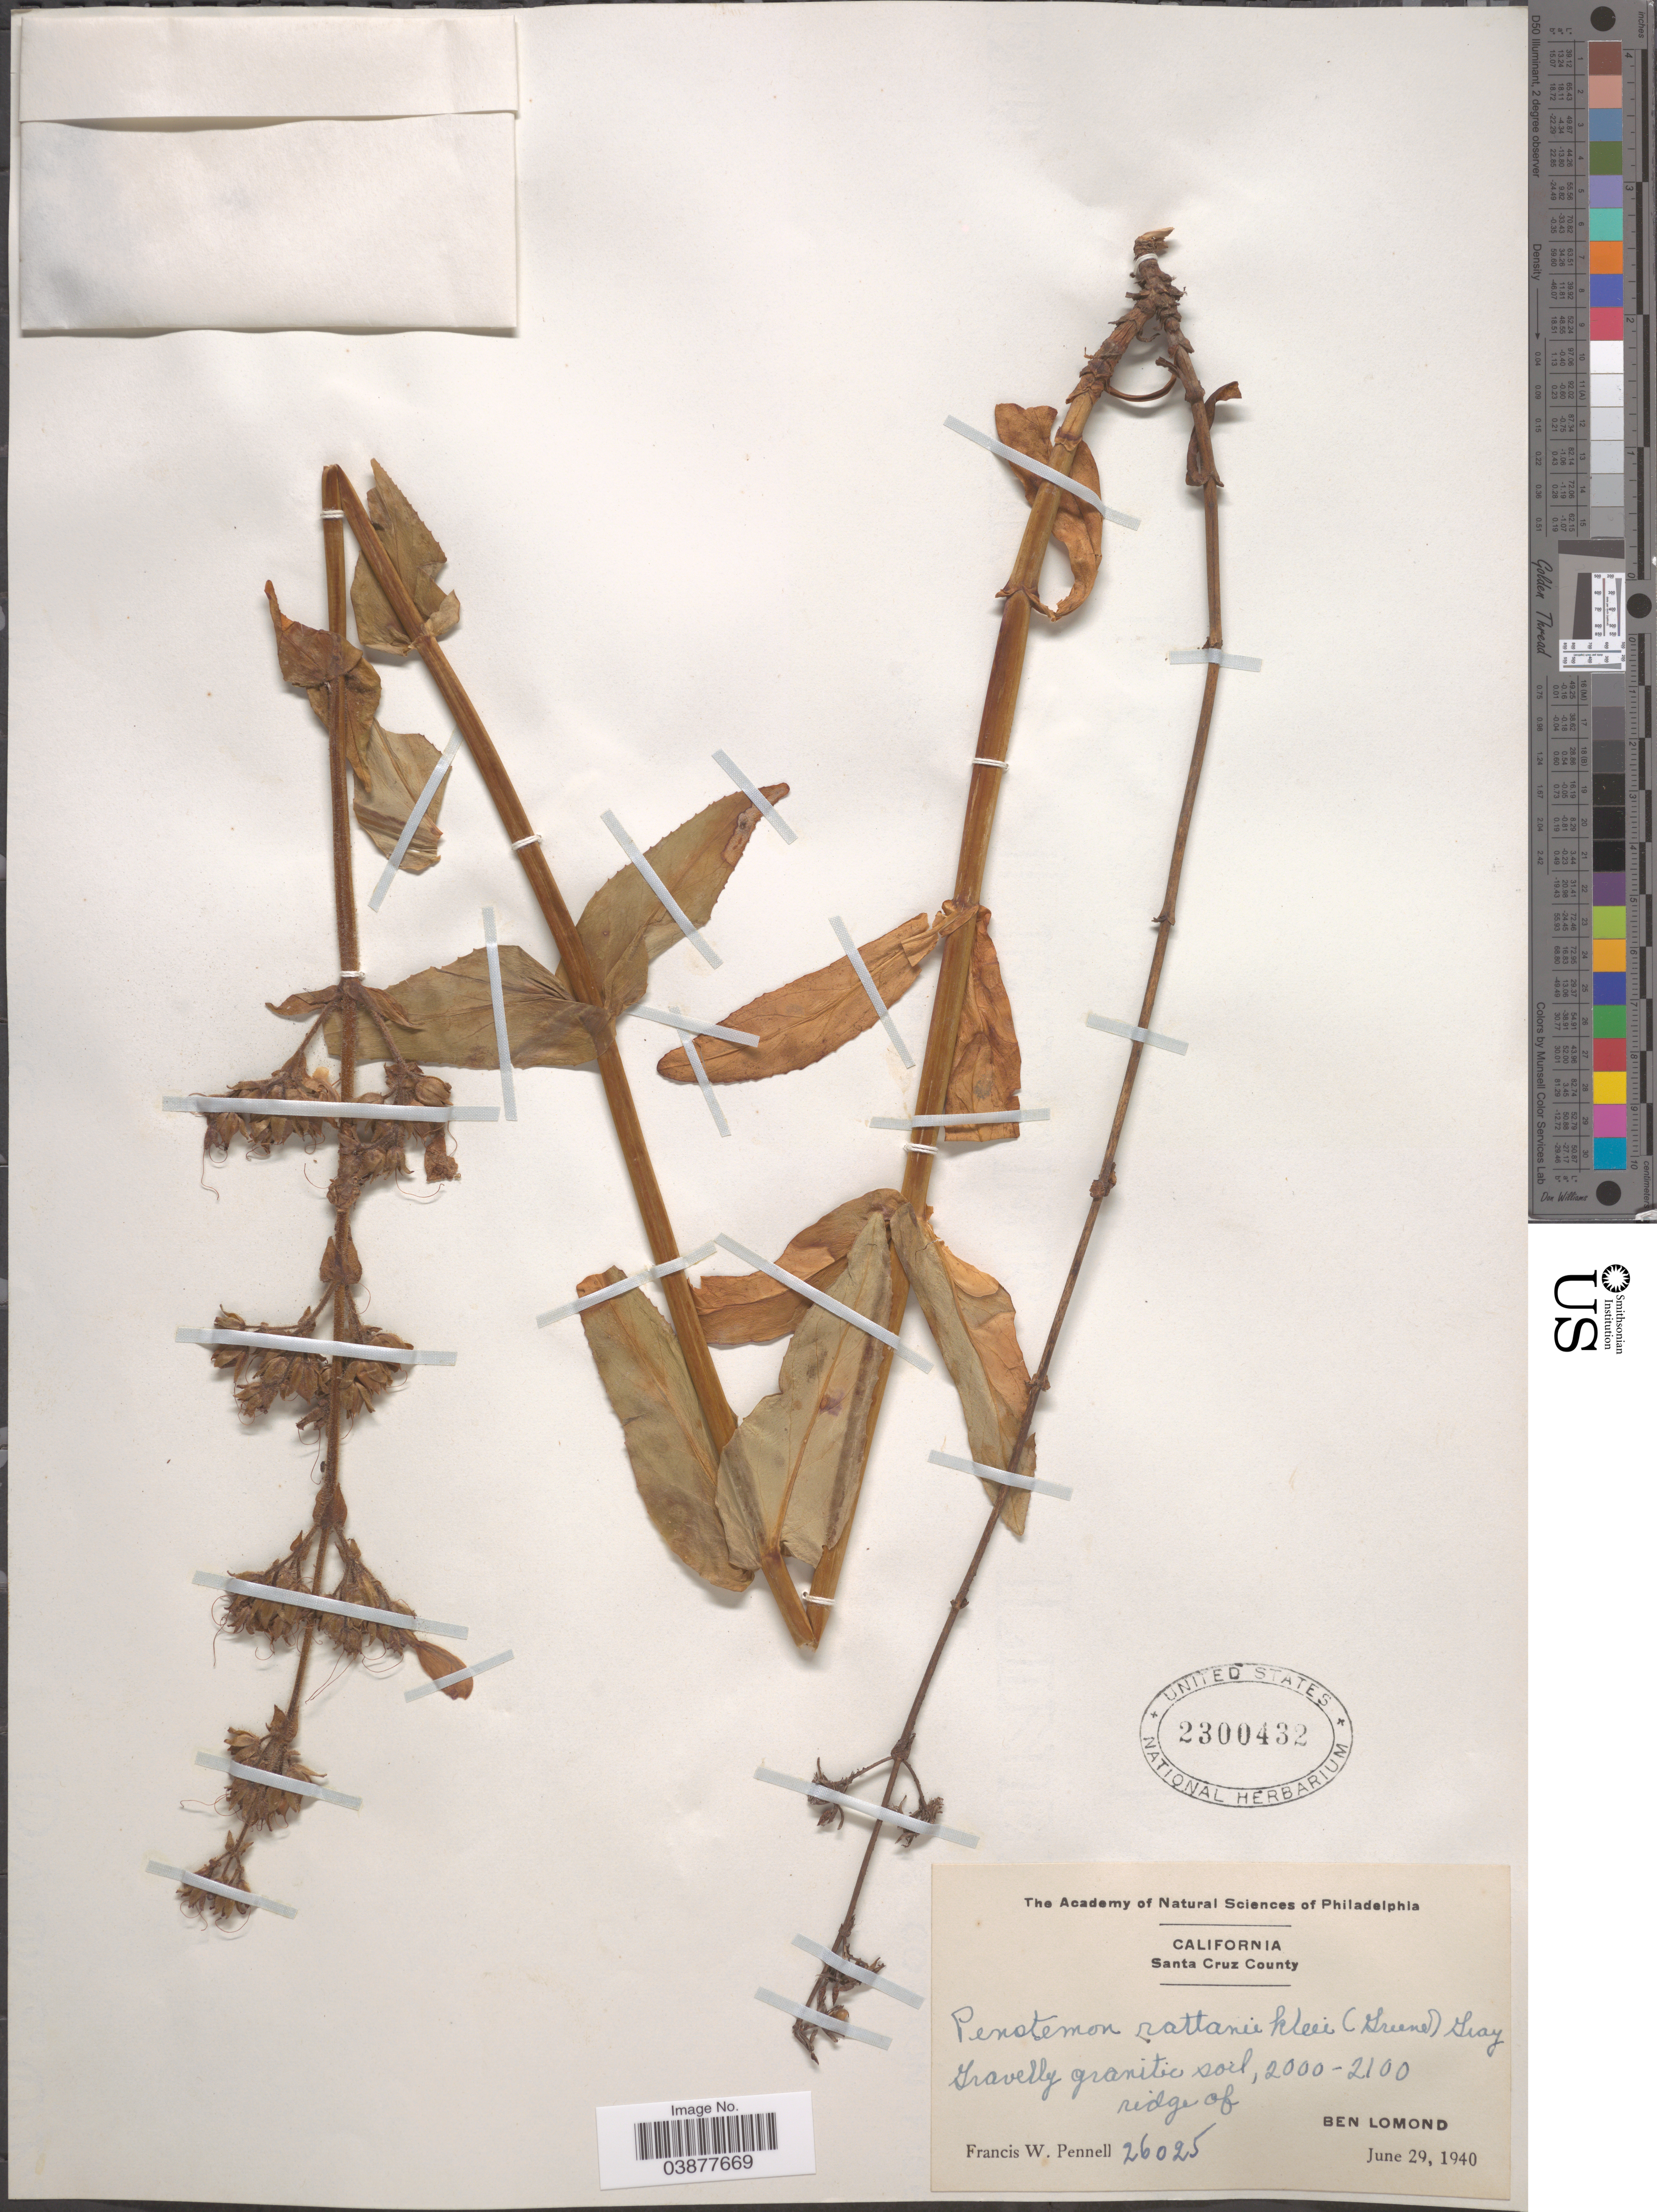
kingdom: Plantae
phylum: Tracheophyta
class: Magnoliopsida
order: Lamiales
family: Plantaginaceae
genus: Penstemon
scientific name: Penstemon rattani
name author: A. Gray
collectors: F. W. Pennell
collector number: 26025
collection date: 1940-06-29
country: United States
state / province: California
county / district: Santa Cruz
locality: Santa Cruz County. Ridge of Ben Lomond.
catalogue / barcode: US 2300432